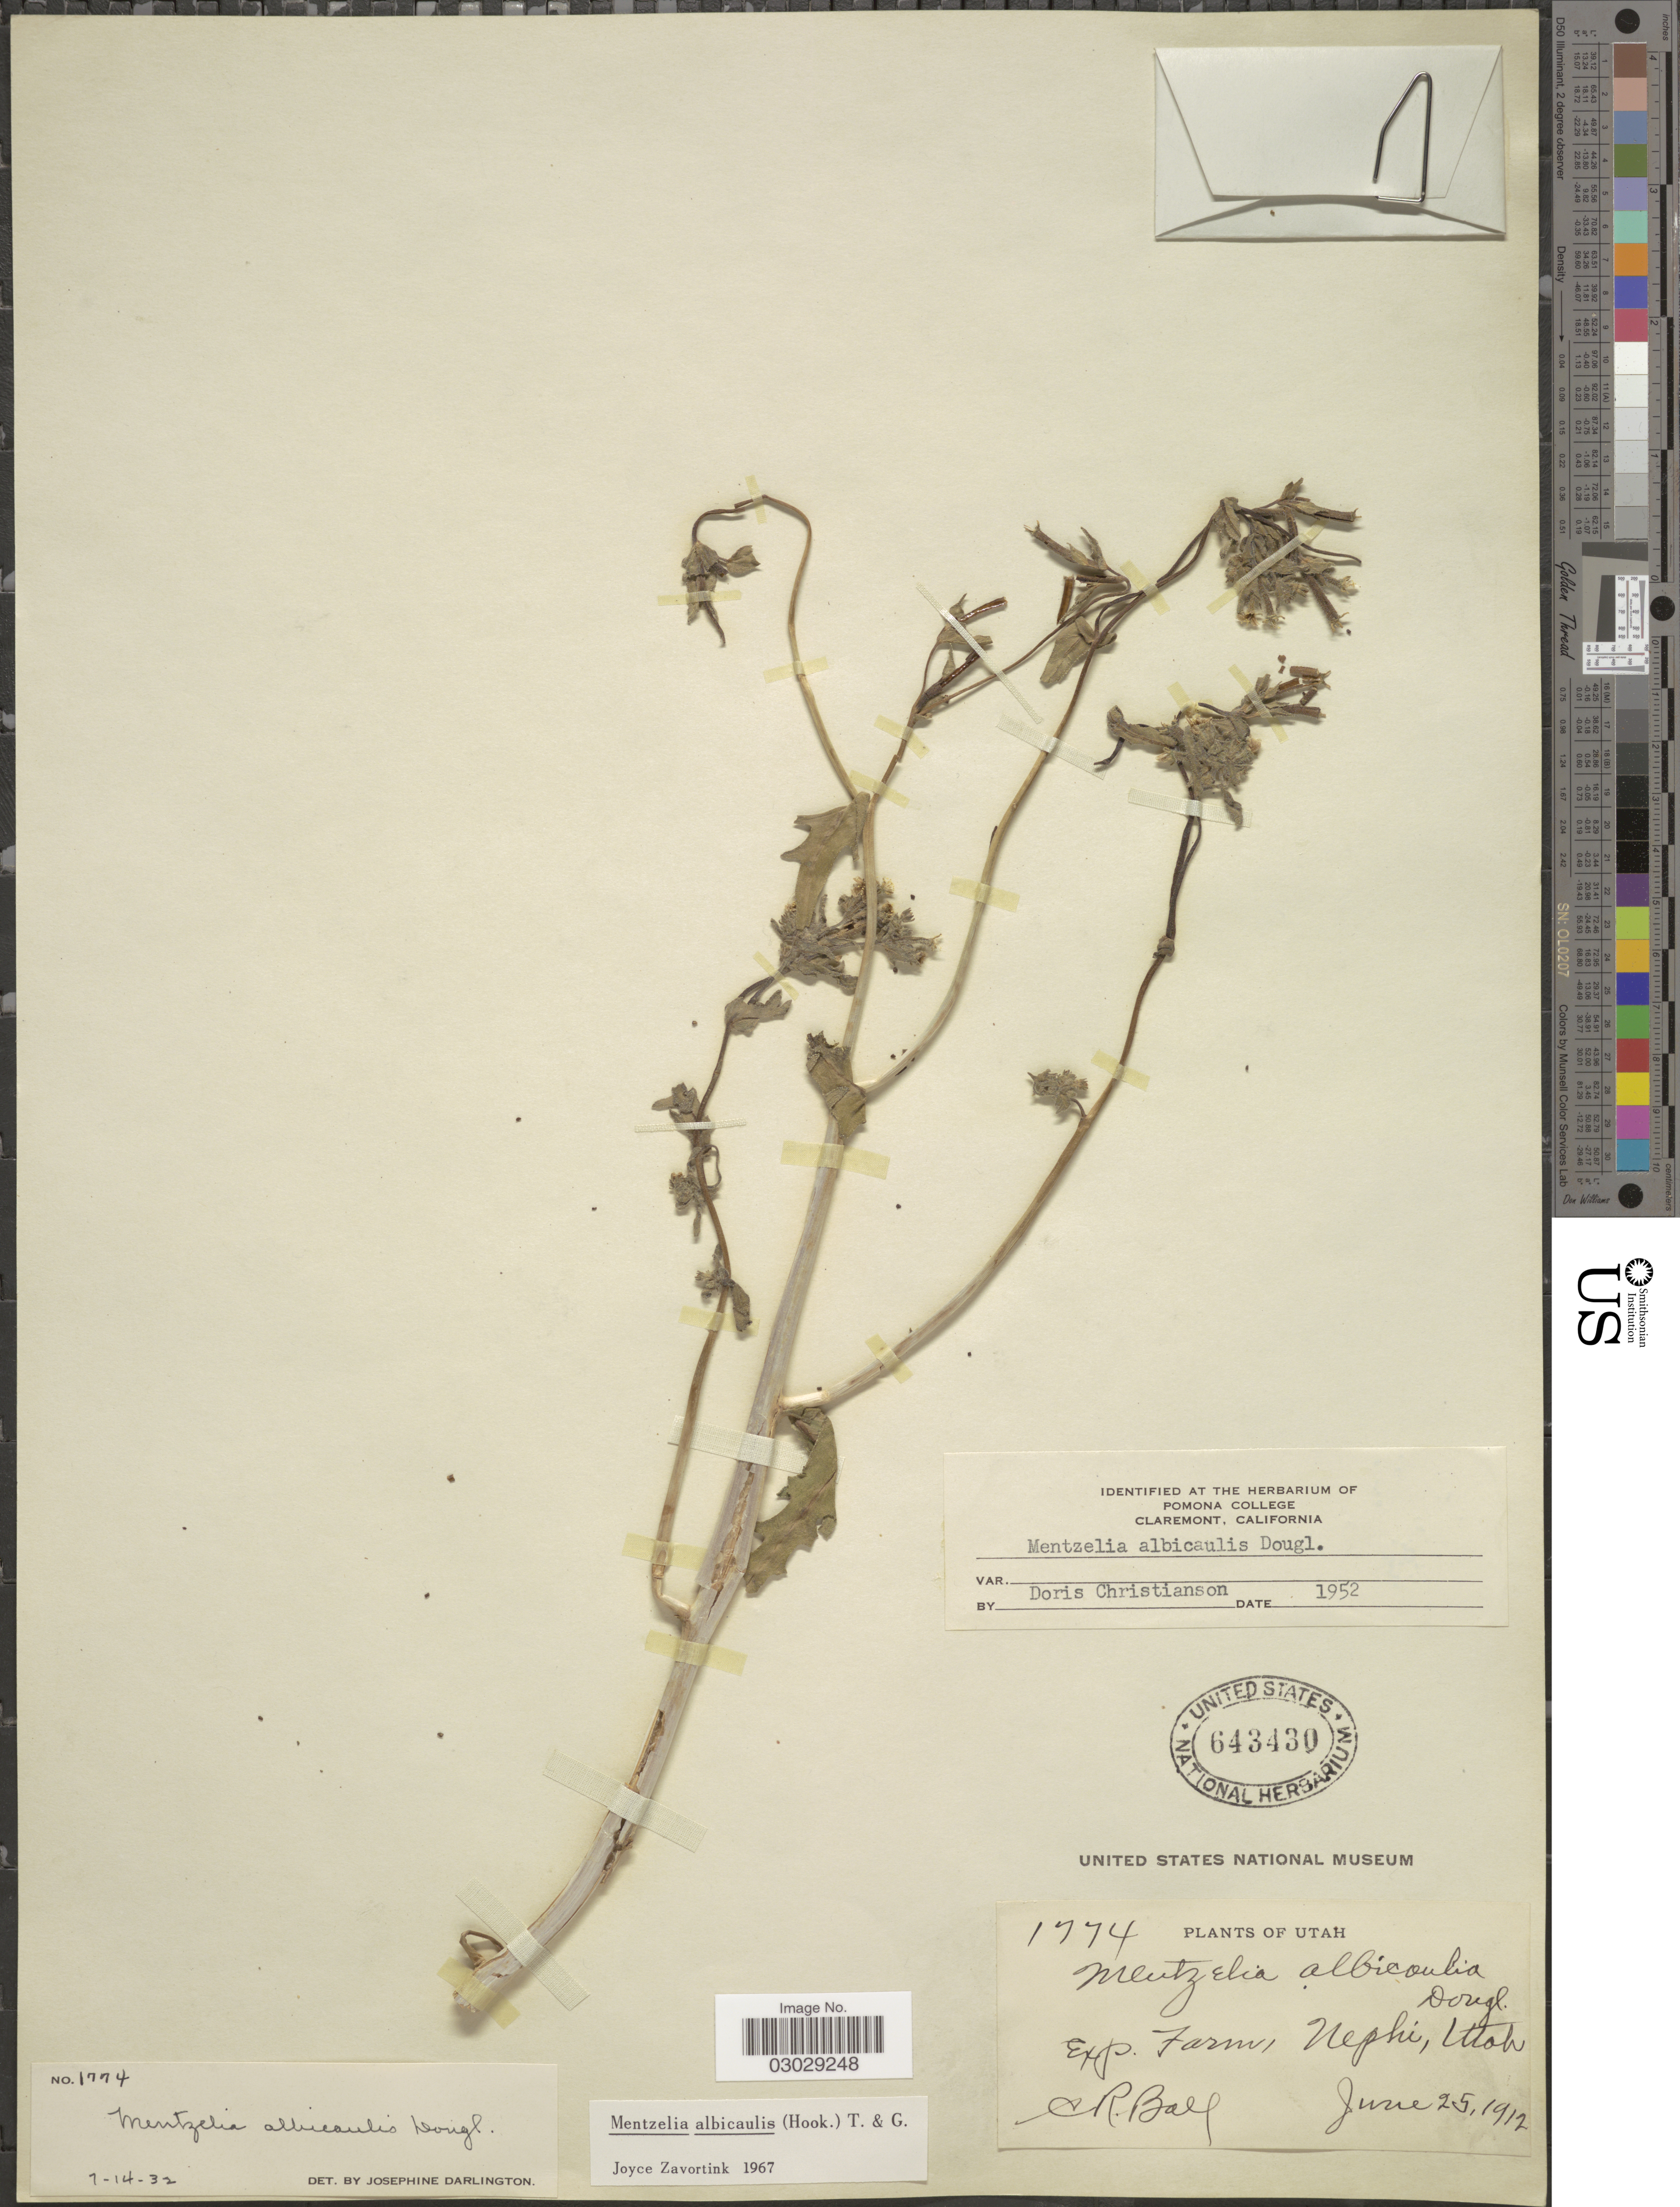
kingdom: Plantae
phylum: Tracheophyta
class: Magnoliopsida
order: Cornales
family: Loasaceae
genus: Mentzelia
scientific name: Mentzelia albicaulis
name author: (Douglas ex Hook.) Douglas ex Torr. & A. Gray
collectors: C. R. Ball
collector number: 1774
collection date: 1912-06-25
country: United States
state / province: Utah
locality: Exp. Farm, Nephi.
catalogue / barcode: US 643430